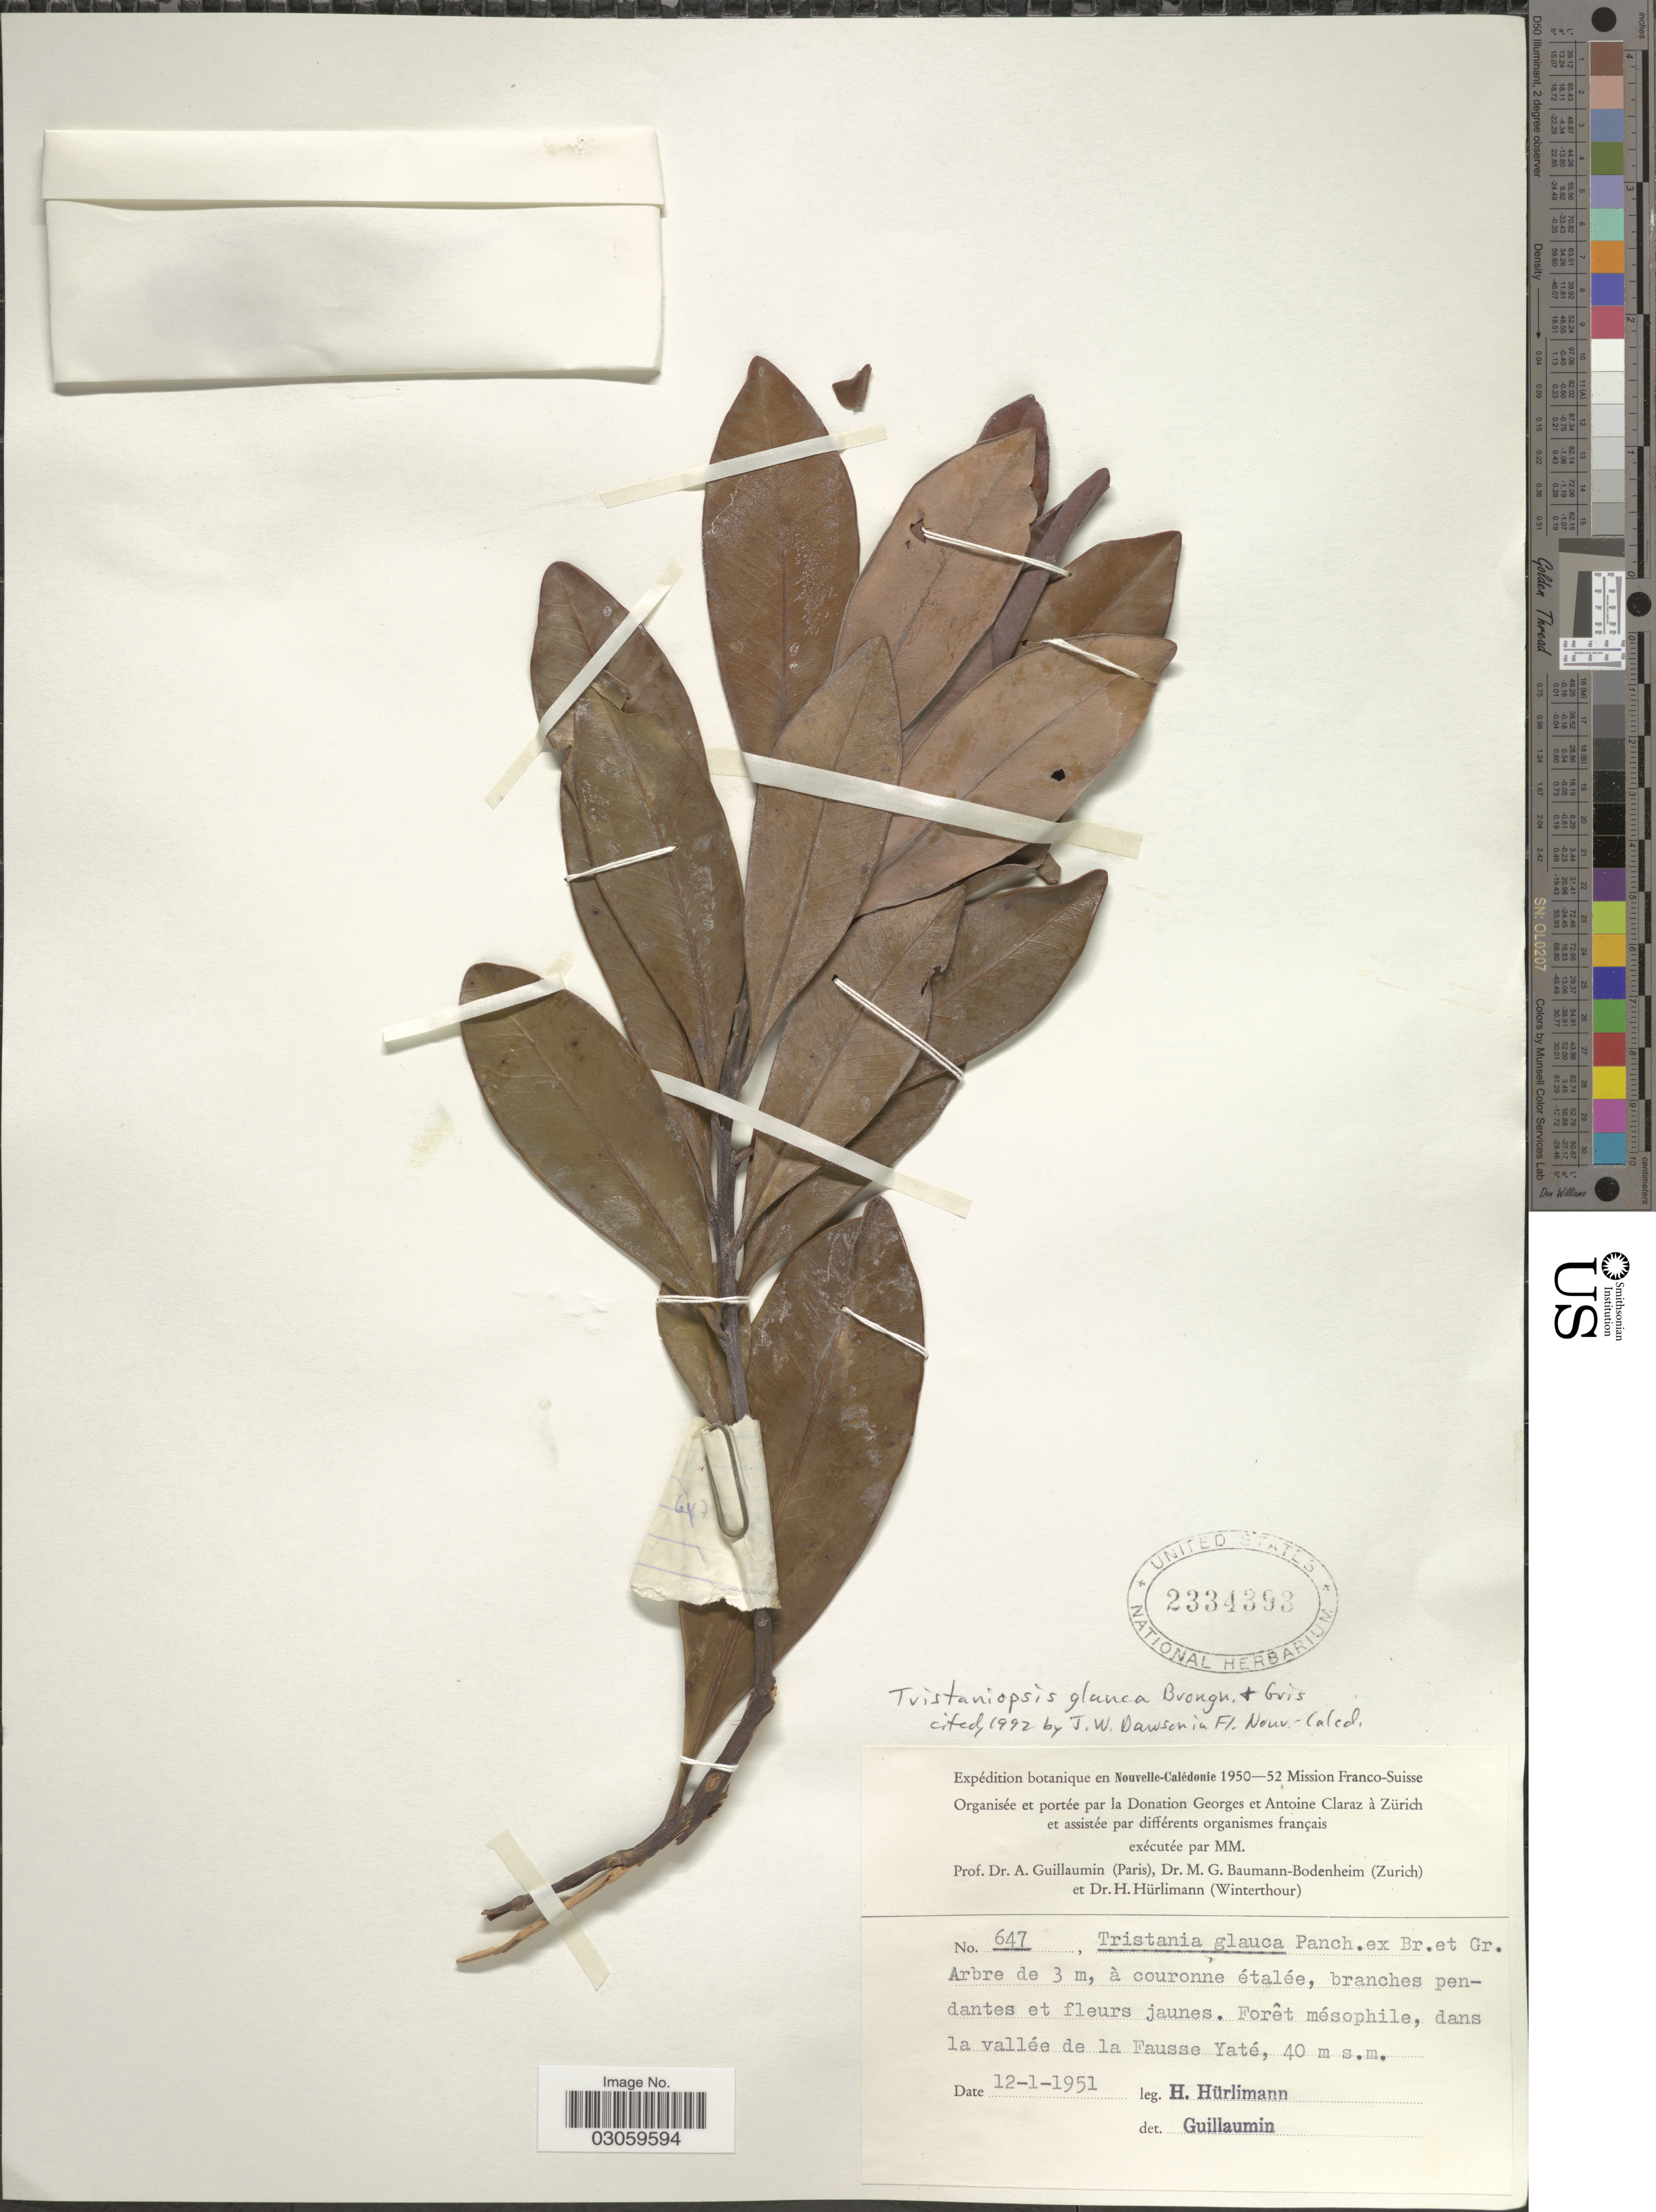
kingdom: Plantae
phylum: Tracheophyta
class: Magnoliopsida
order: Myrtales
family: Myrtaceae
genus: Tristaniopsis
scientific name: Tristaniopsis glauca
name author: Brongn. & Gris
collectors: H. Hürlimann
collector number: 647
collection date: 1951-01-12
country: New Caledonia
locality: Nouvelle-Calédonie. Forêt mésophile, dans la vallée de la Fausse Yaté.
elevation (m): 40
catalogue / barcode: US 2334393